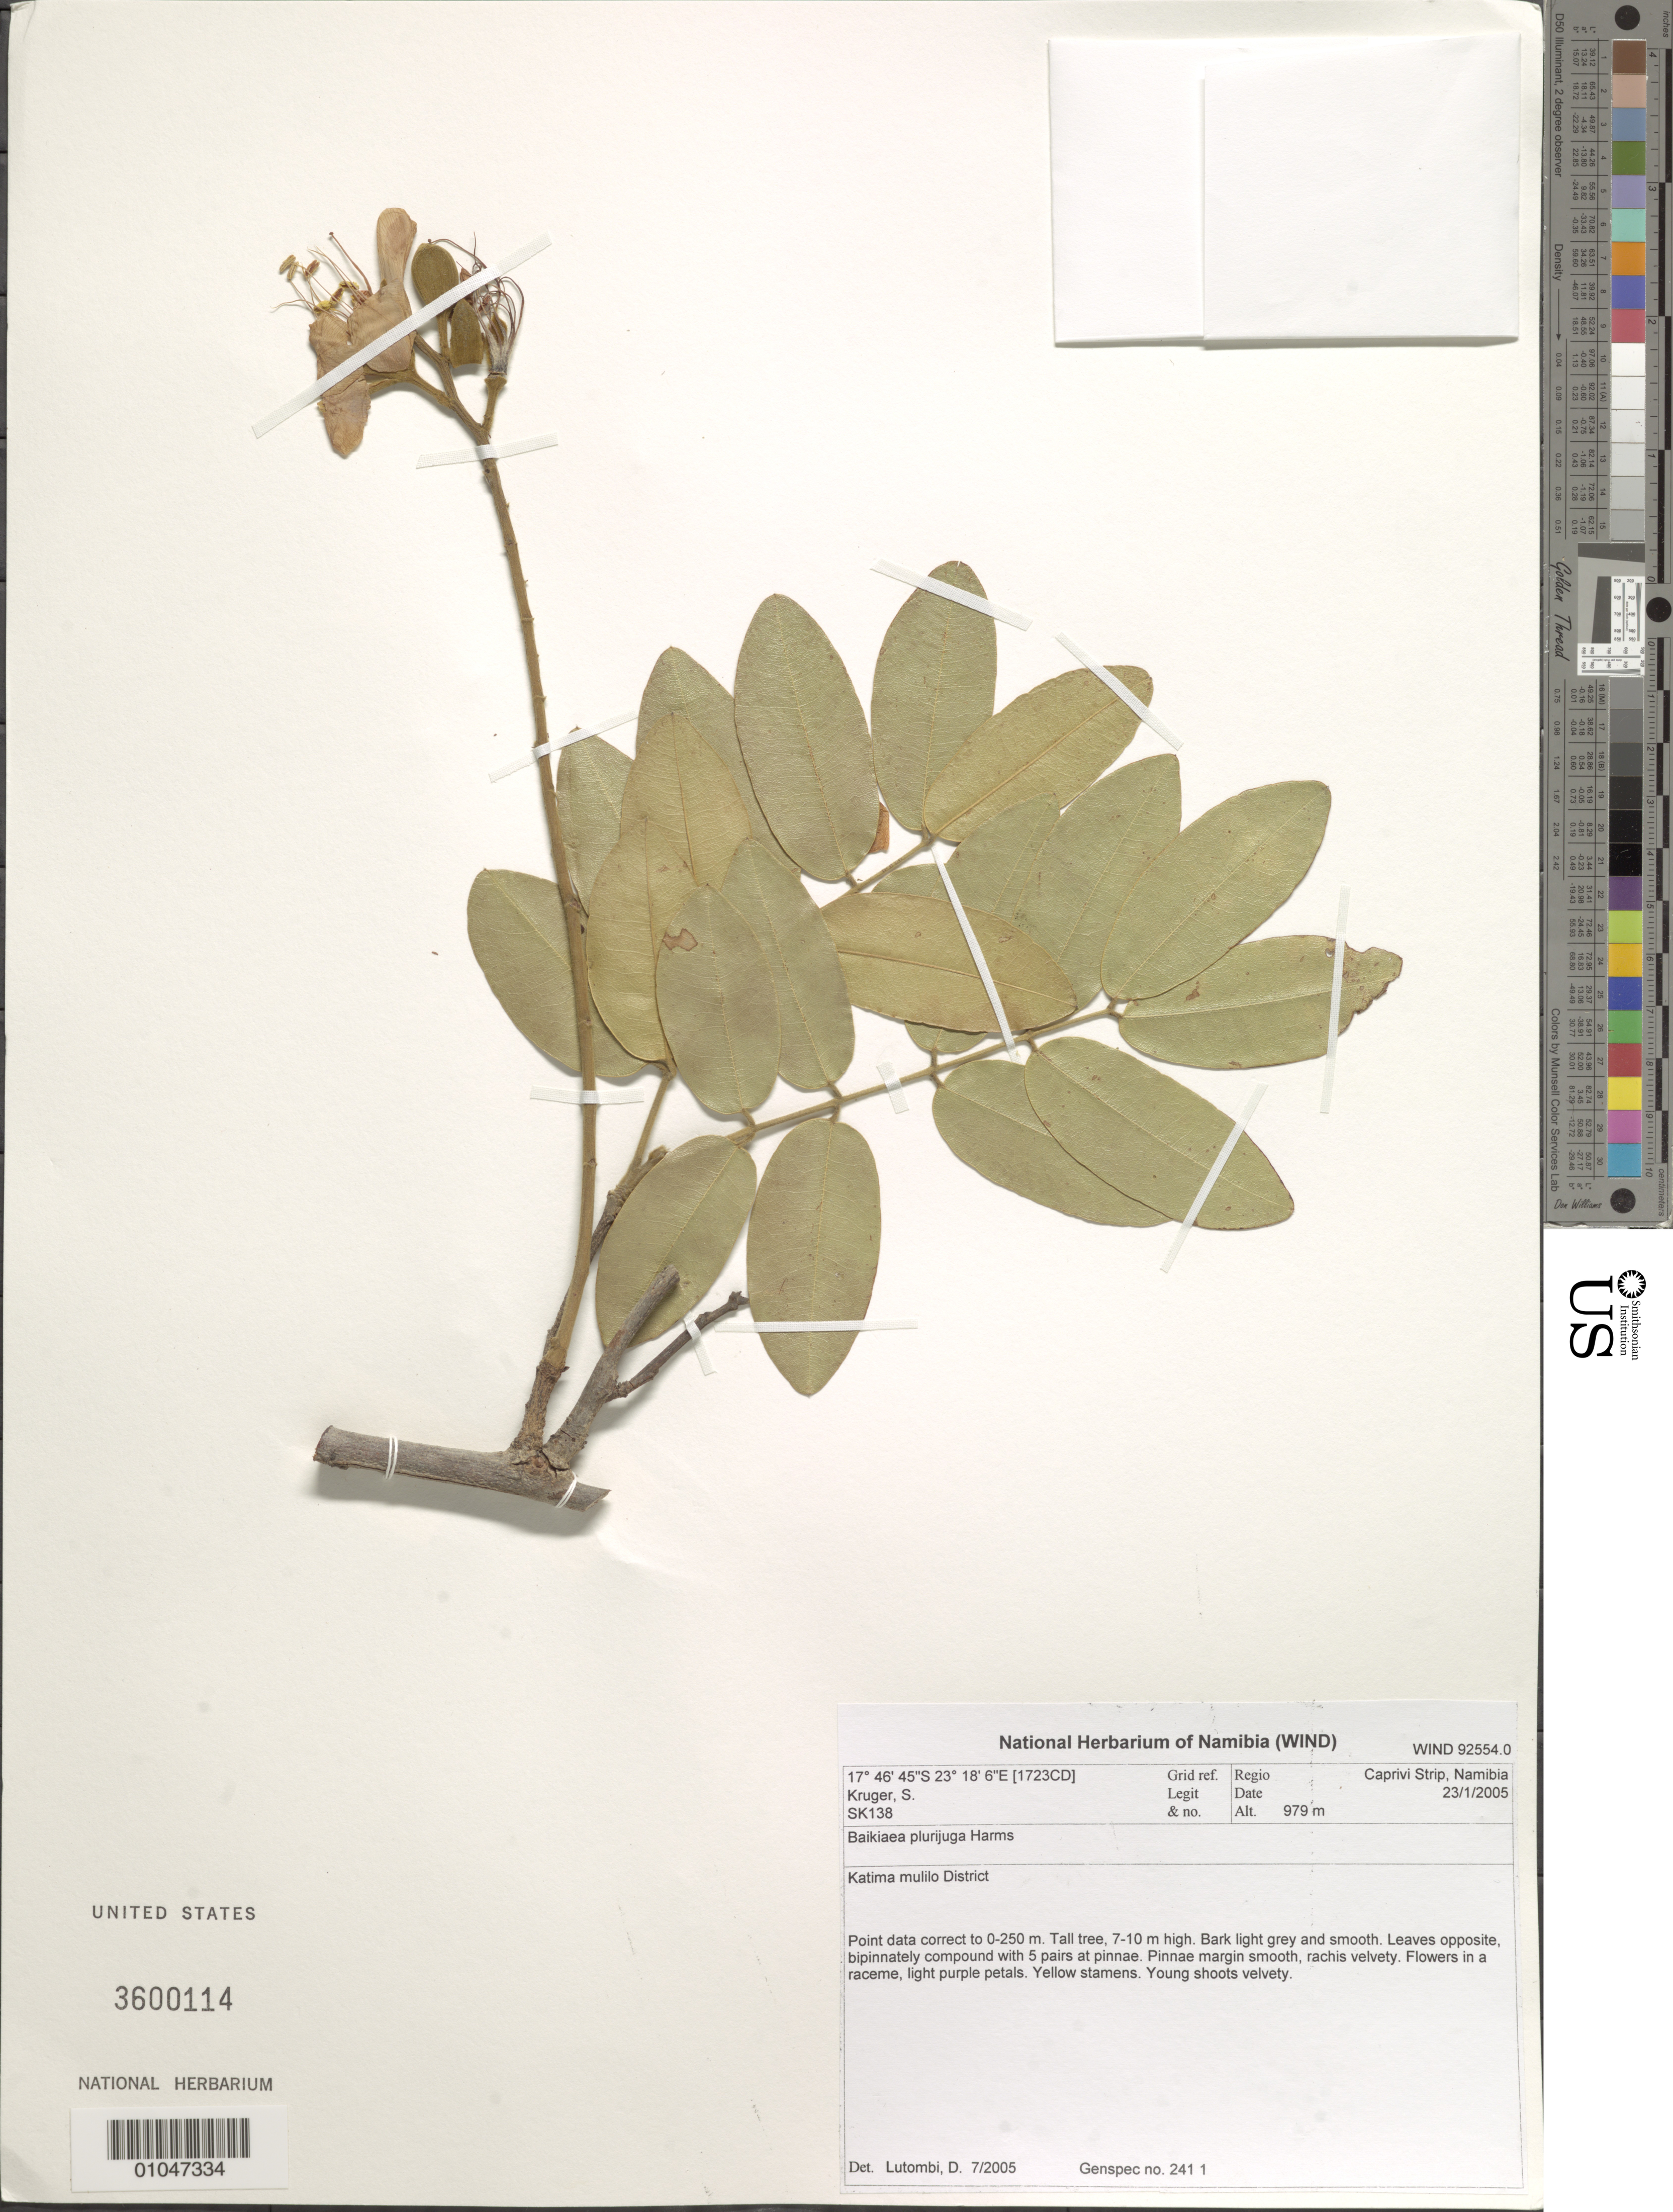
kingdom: Plantae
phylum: Tracheophyta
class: Magnoliopsida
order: Fabales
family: Fabaceae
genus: Baikiaea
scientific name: Baikiaea plurijuga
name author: Harms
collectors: S. Kruger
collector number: SK138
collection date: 2005-01-23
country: Namibia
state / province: Caprivi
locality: Katima mulilo District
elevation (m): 979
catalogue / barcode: US 3600114